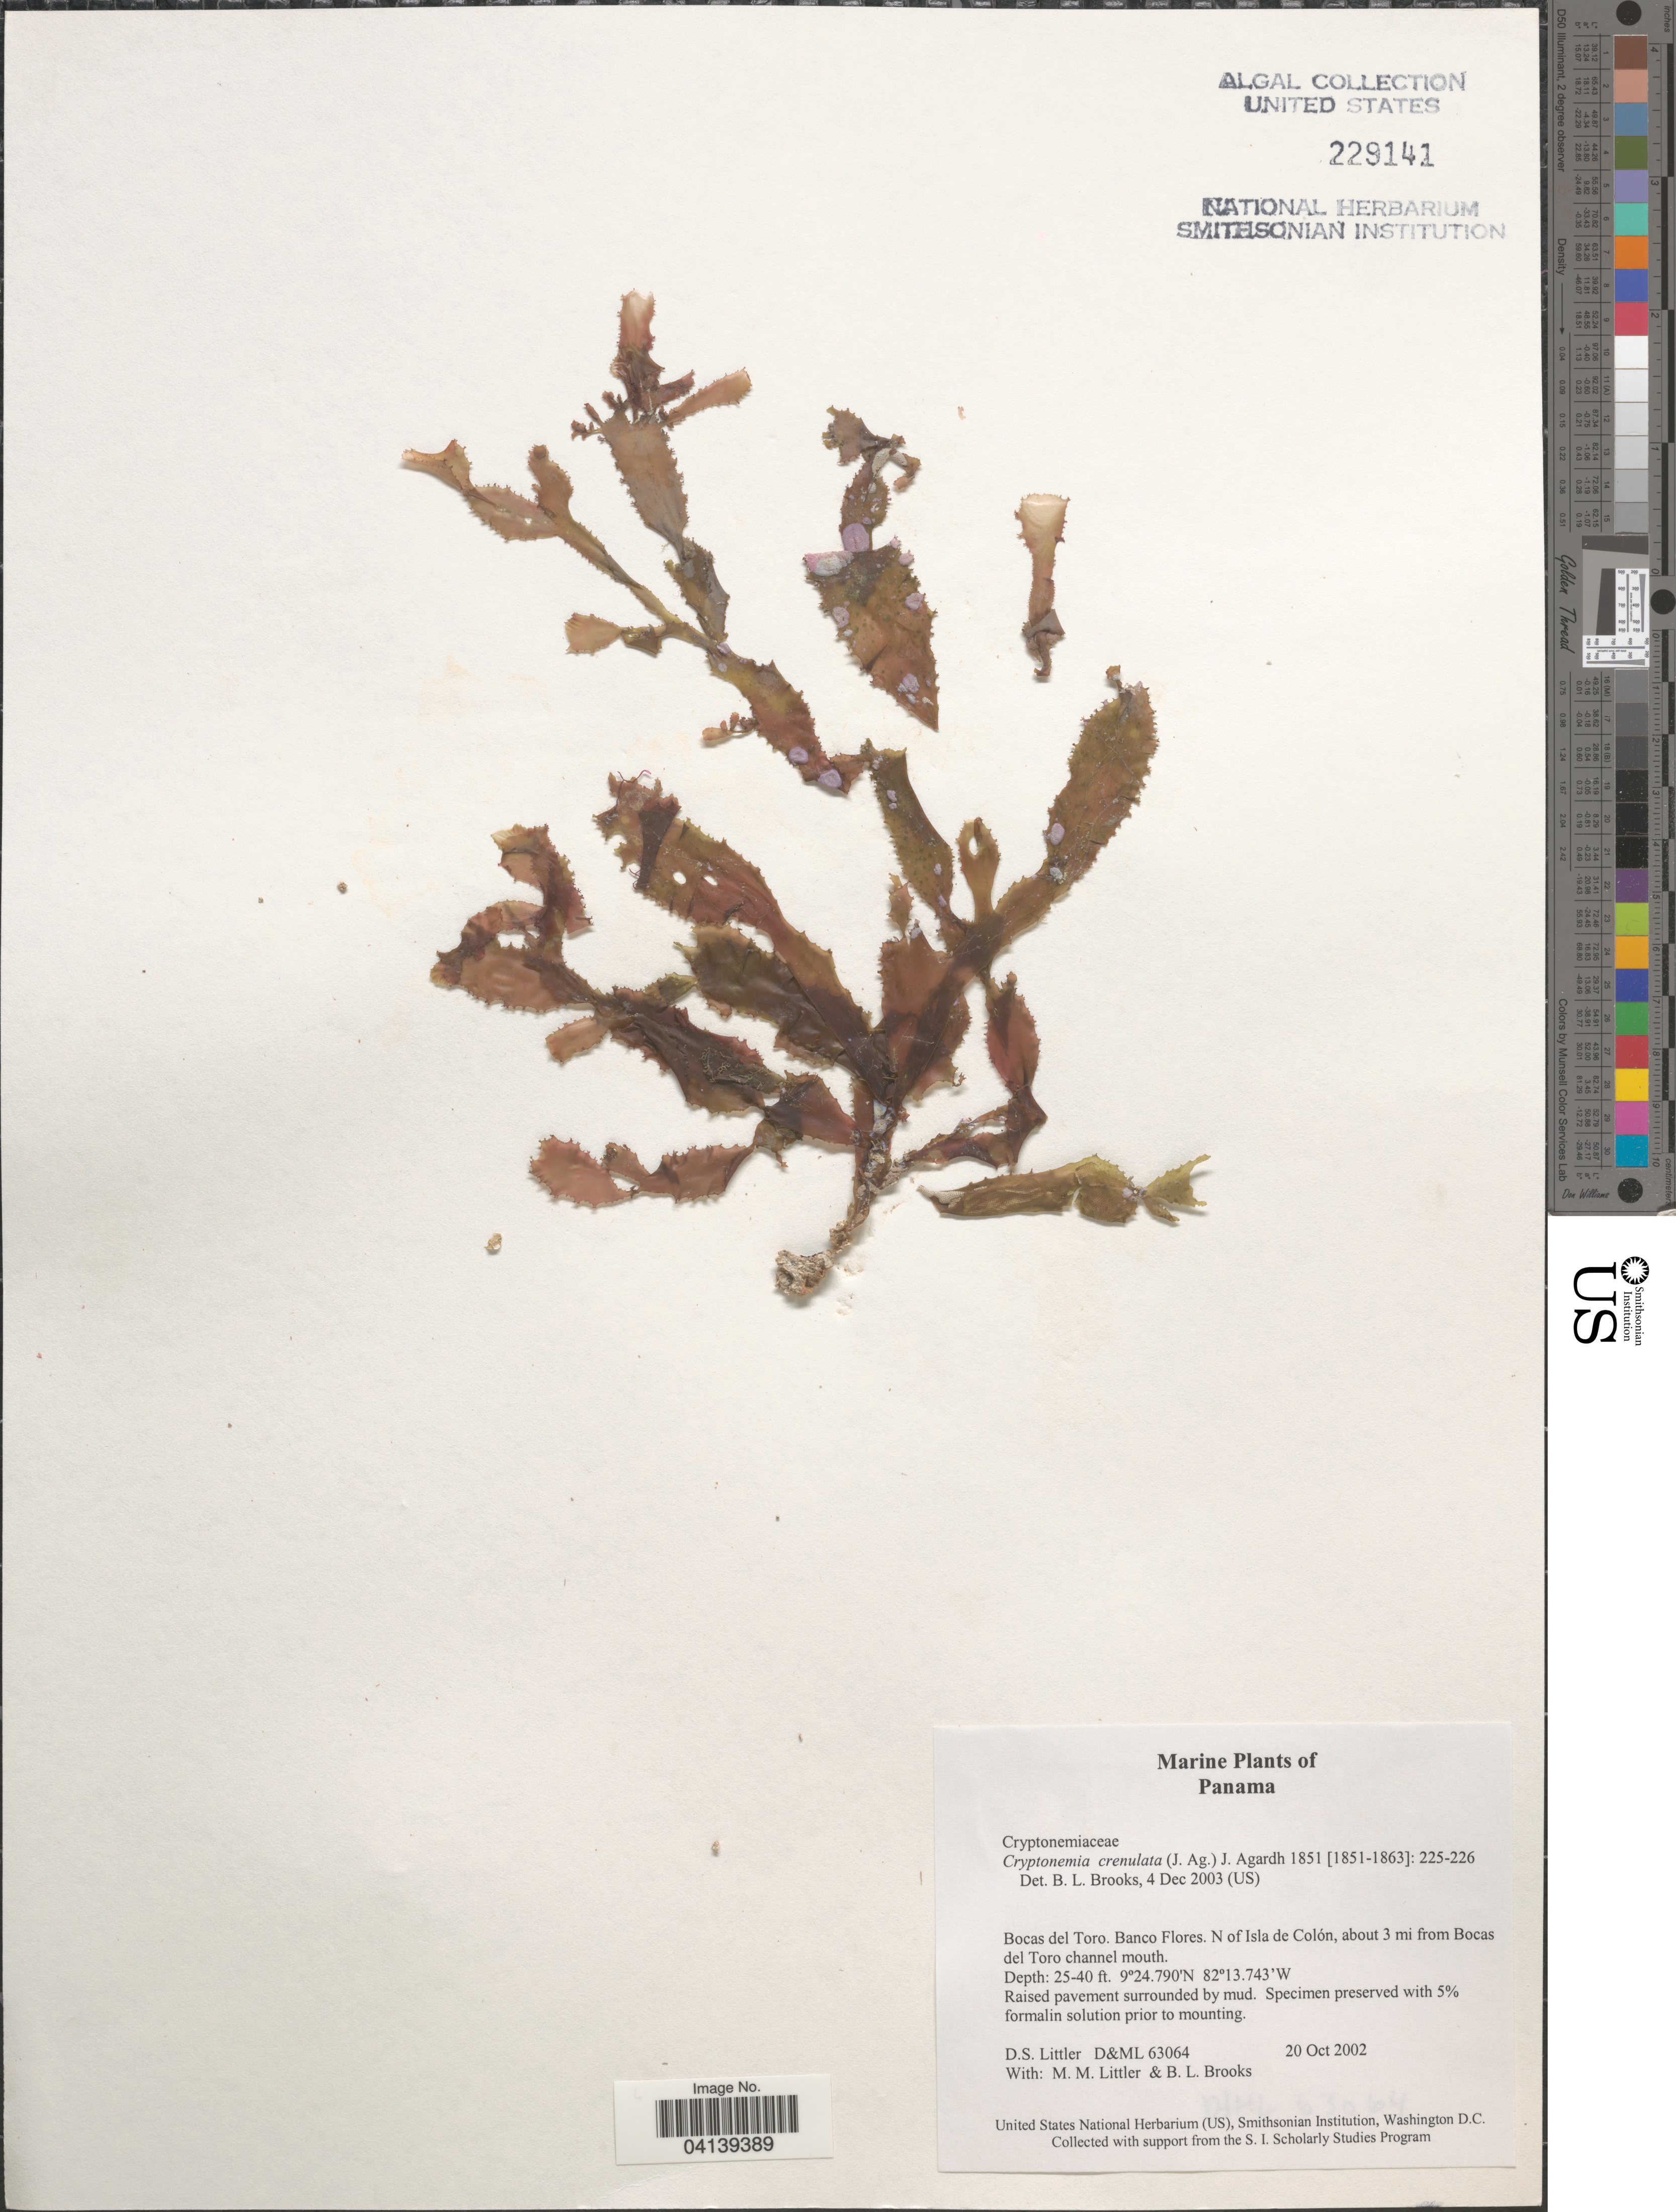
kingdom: Plantae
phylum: Rhodophyta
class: Florideophyceae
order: Halymeniales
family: Halymeniaceae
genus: Cryptonemia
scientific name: Cryptonemia crenulata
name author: (J. Agardh) J. Agardh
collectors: D. S. Littler & B. Brooks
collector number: D&ML63064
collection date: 2002-10-20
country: Panama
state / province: Bocas del Toro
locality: Banco Flores. N of Isla de Colón, about 3 mi from Bocas del Toro channel mouth.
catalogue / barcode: US 229141